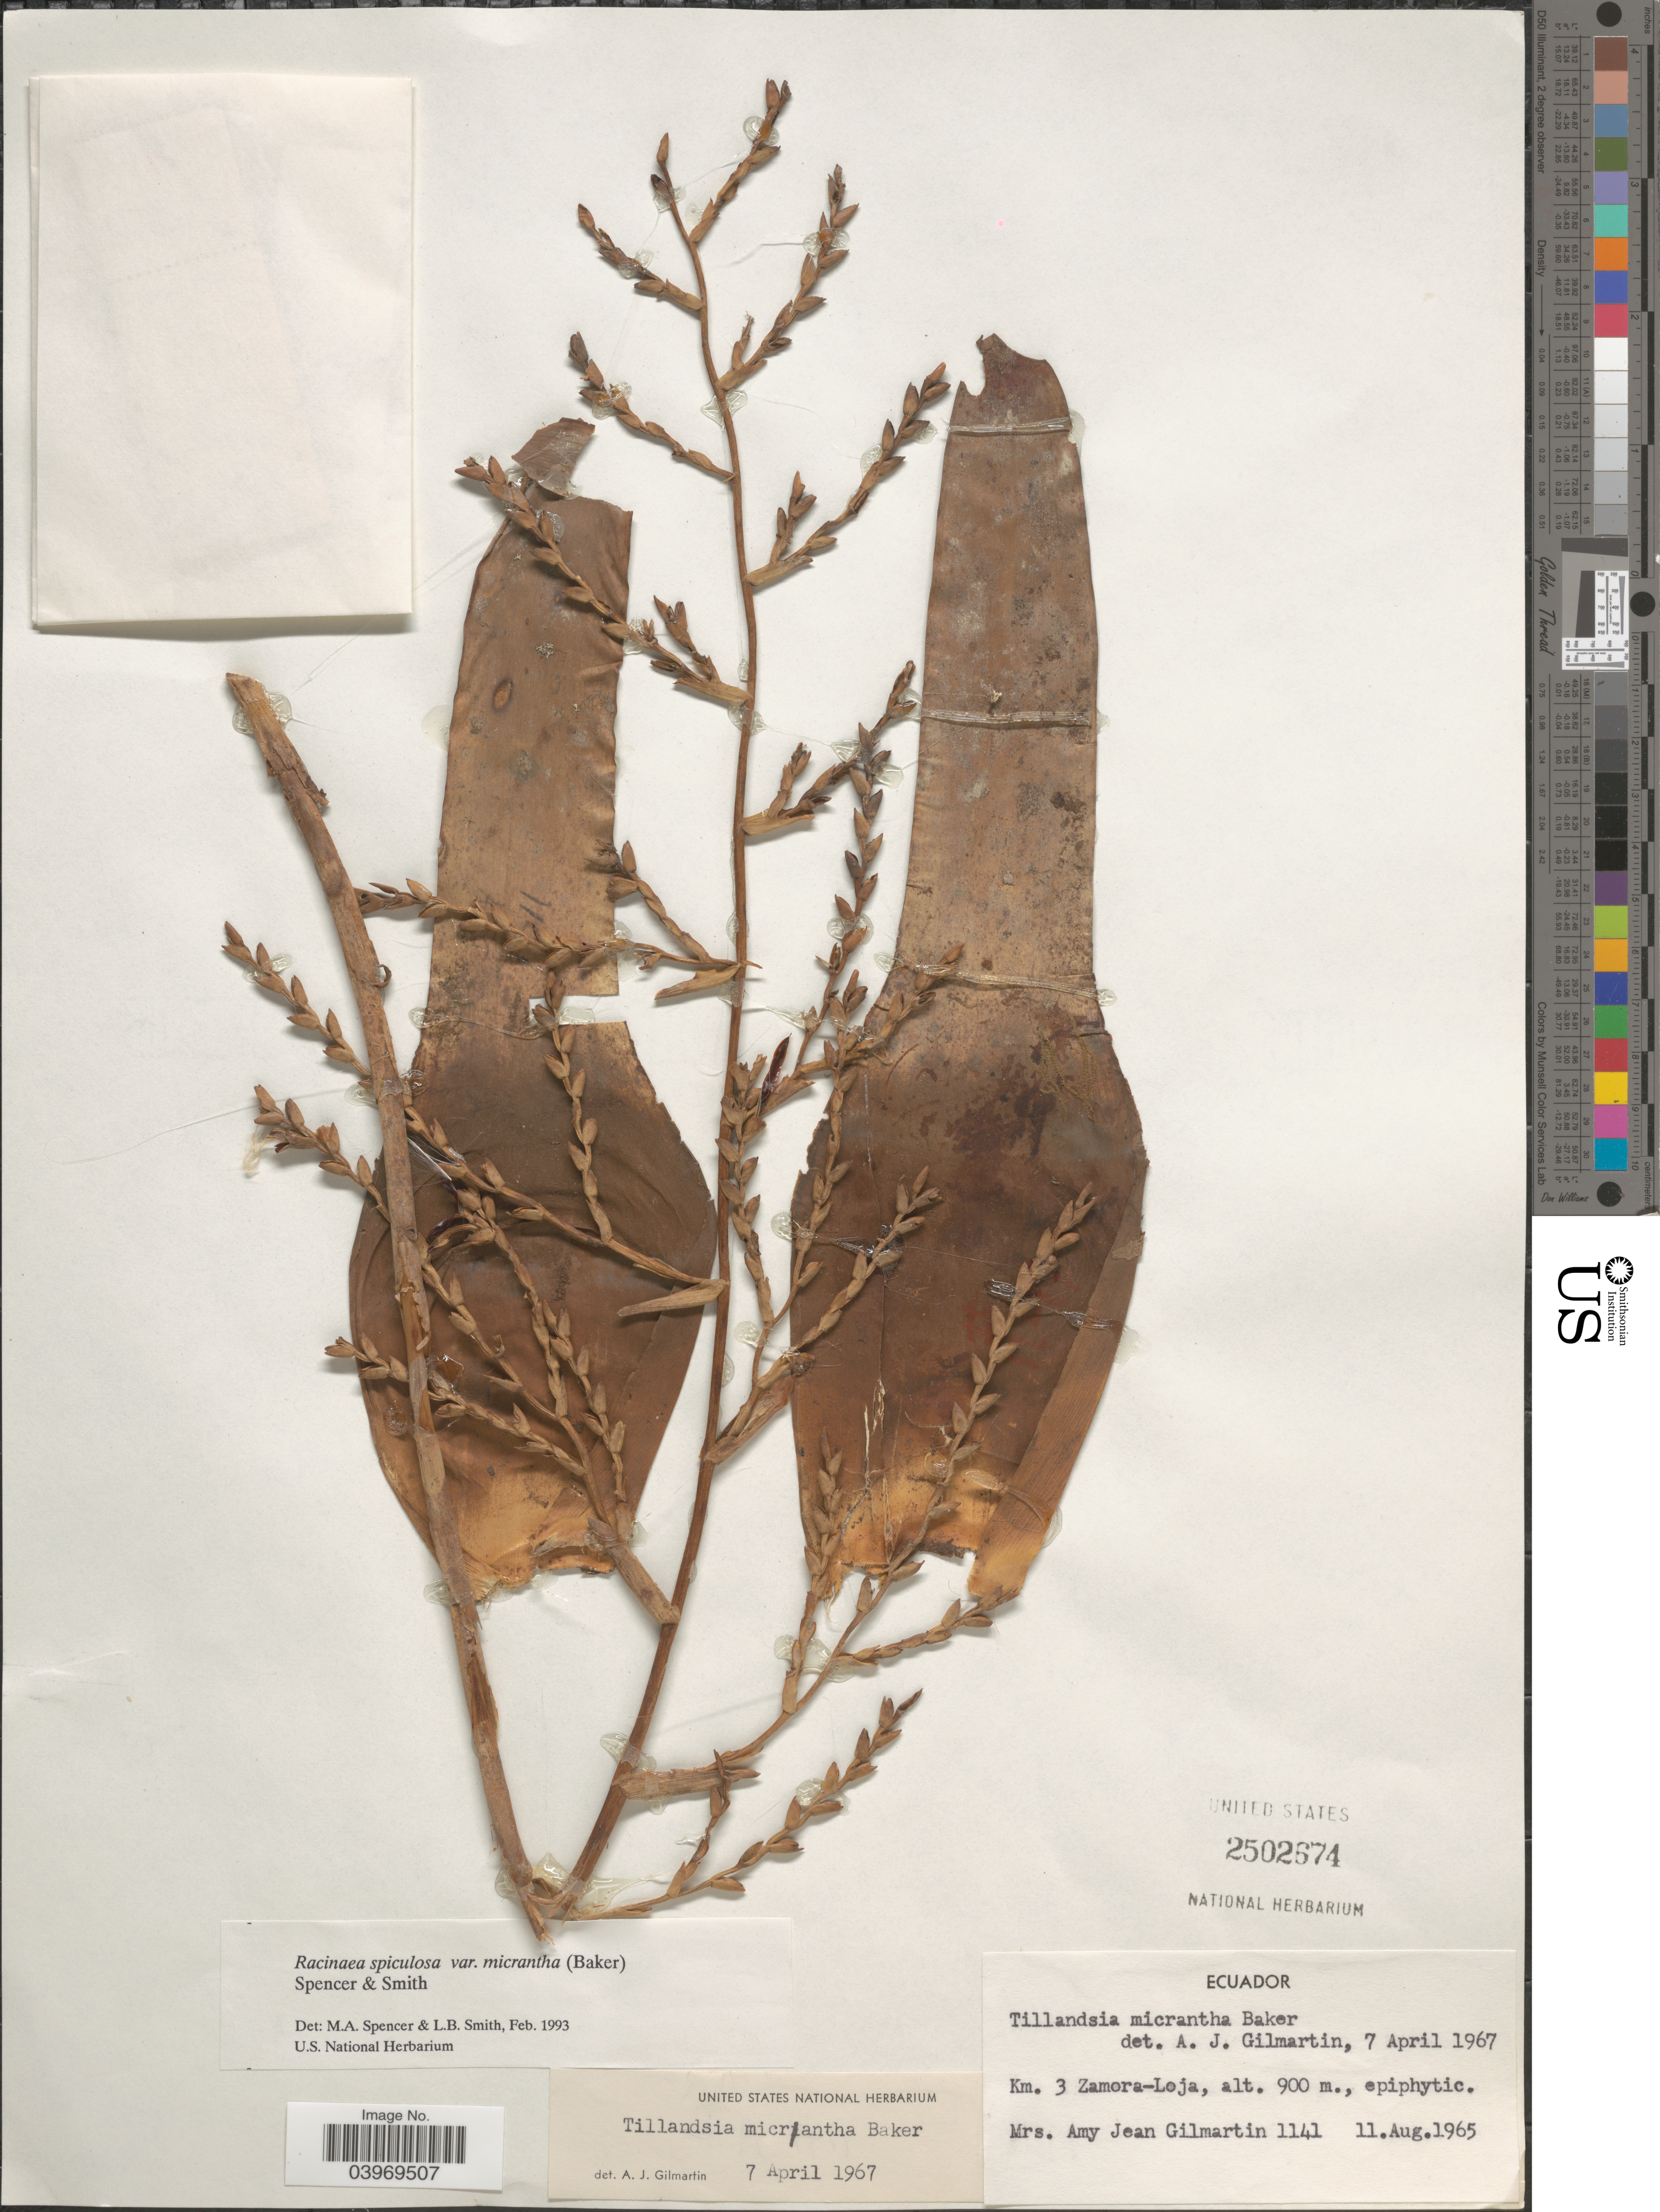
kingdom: Plantae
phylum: Tracheophyta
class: Liliopsida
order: Poales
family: Bromeliaceae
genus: Racinaea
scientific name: Racinaea spiculosa var. micrantha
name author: (Baker) M.A. Spencer & L.B. Sm.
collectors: A. J. Gilmartin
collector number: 1141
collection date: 1965-08-11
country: Ecuador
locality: Km. 3 Zamora-Loja.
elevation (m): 900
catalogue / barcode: US 2502674